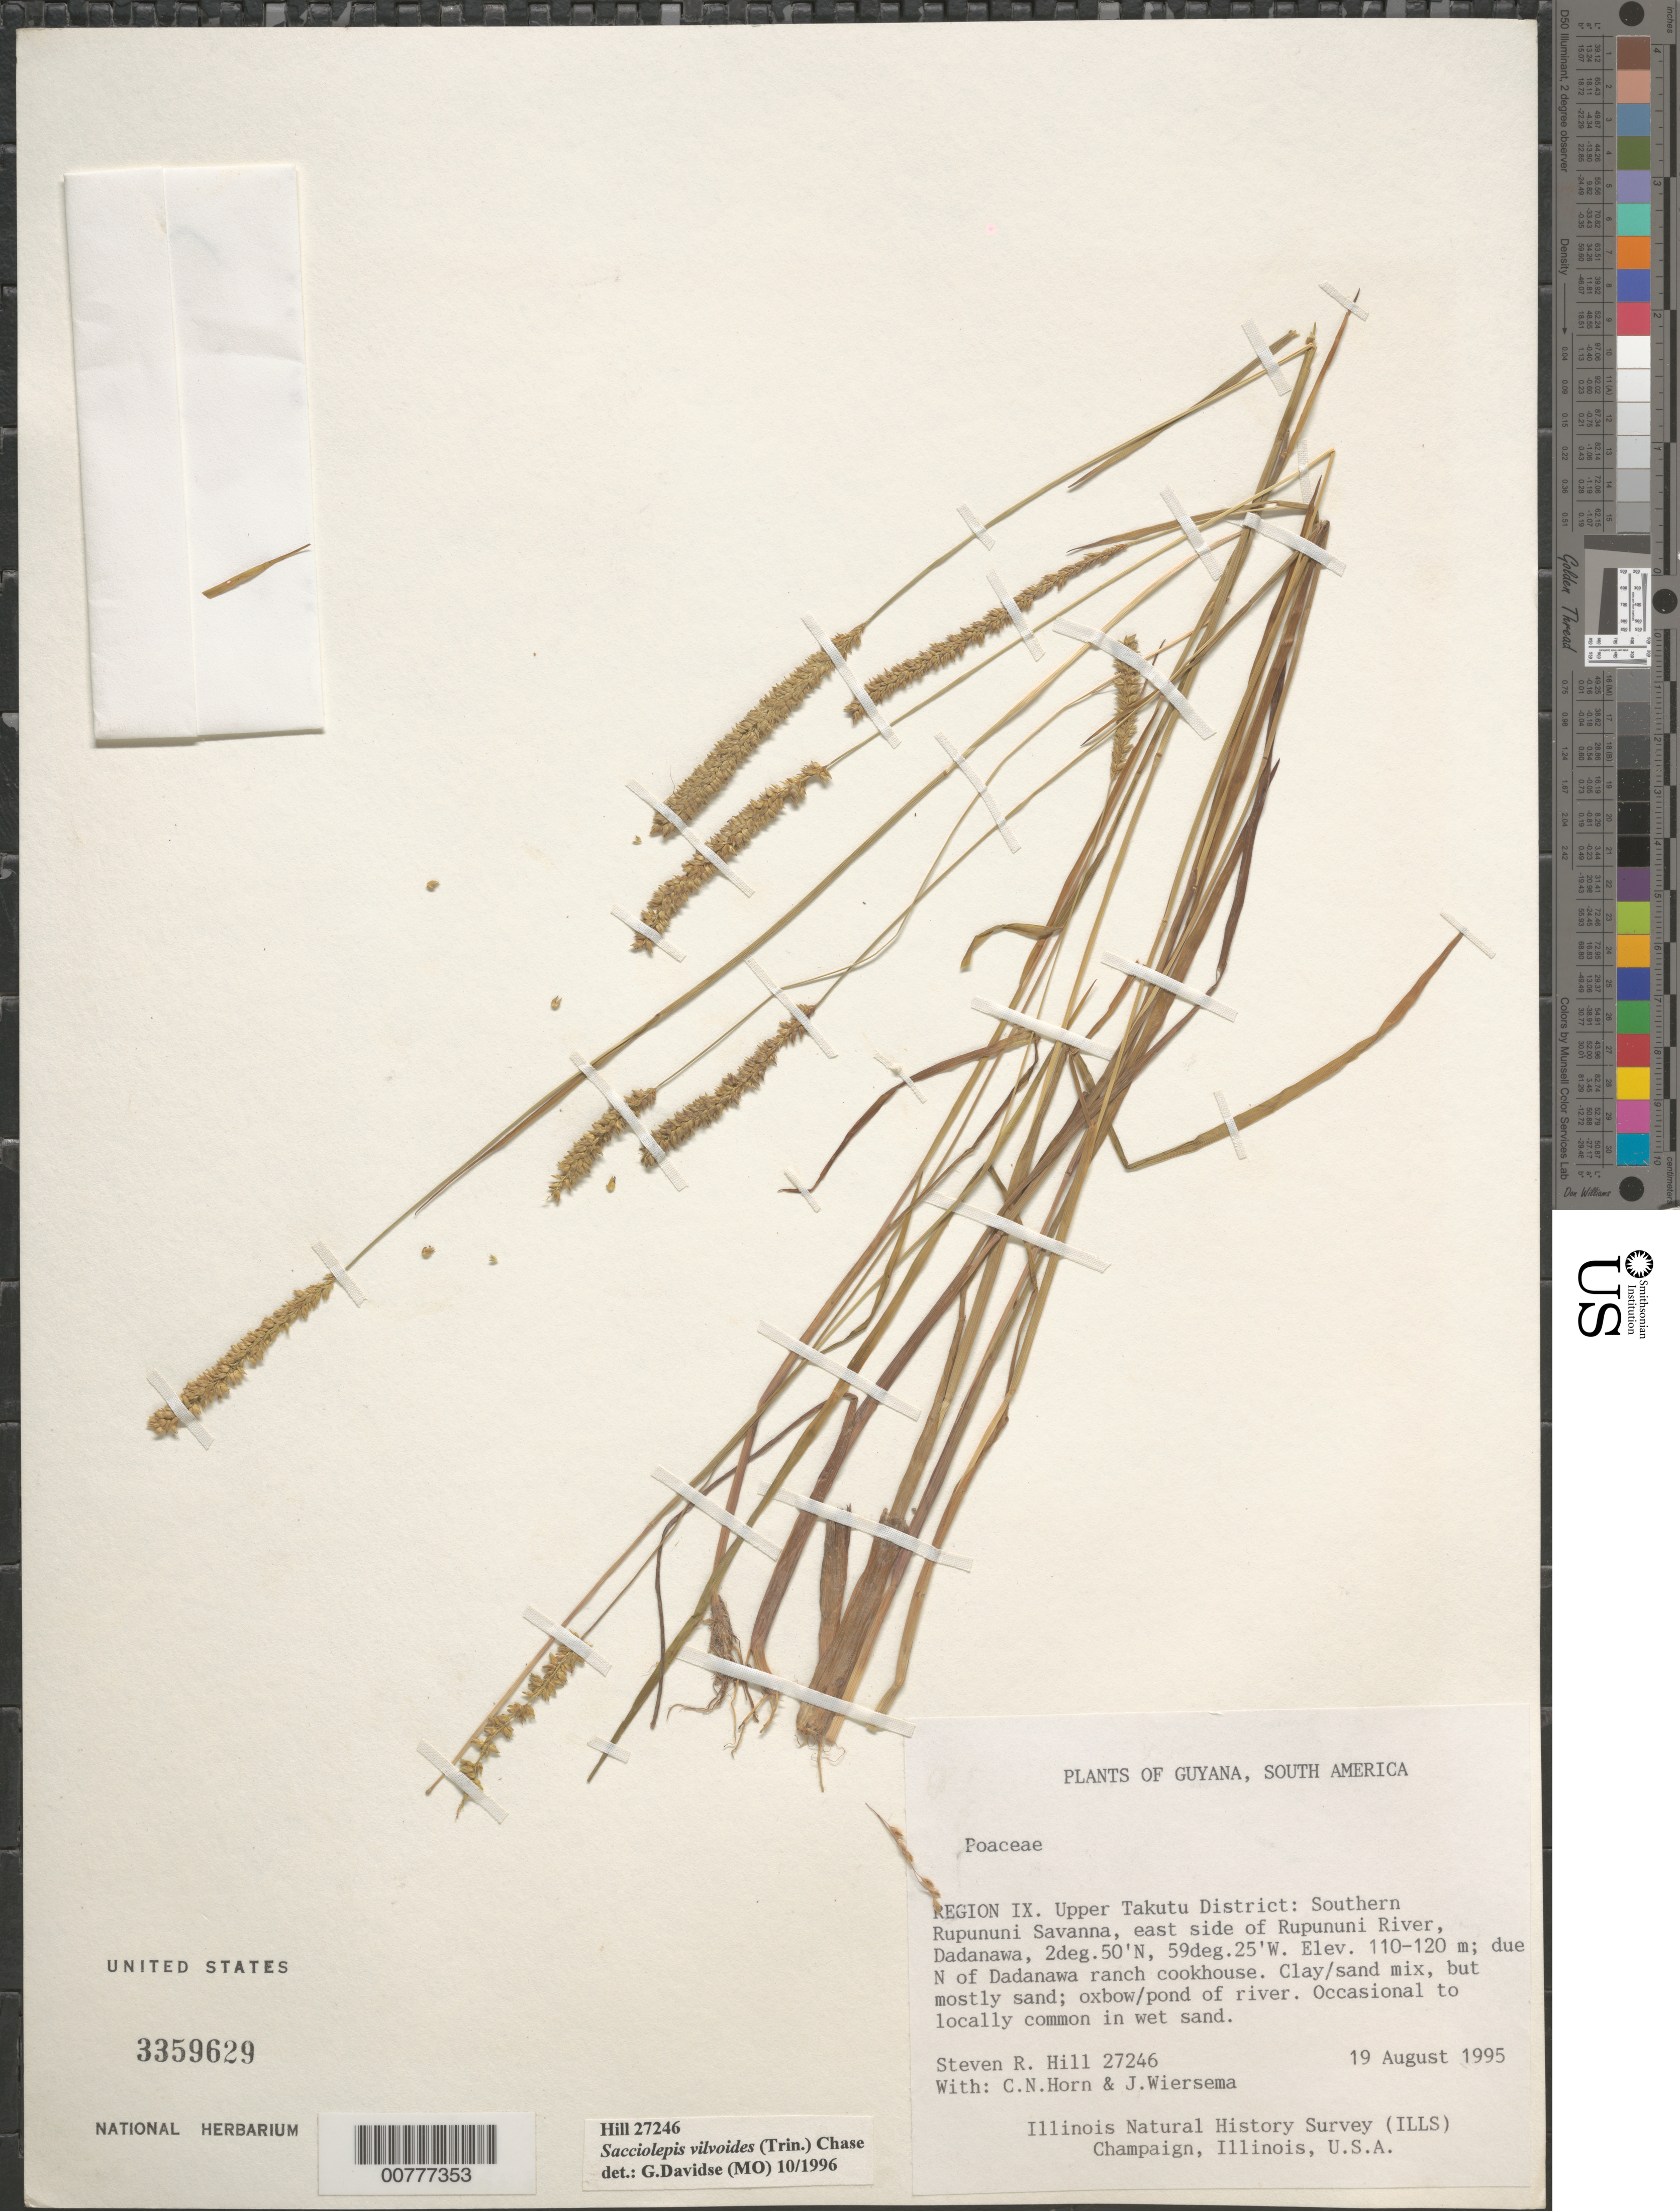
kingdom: Plantae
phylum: Tracheophyta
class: Liliopsida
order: Poales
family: Poaceae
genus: Sacciolepis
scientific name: Sacciolepis vilvoides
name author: (Trin.) Chase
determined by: Davidse, Gerrit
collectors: S. R. Hill, C. N. Horn & J. H. Wiersema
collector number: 27246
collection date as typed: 19-Aug-95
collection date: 1995-08-19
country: Guyana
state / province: U. Takutu-U. Essequibo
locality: Dadanawa, southern Rupununi Savanna, E side of Rupununi R.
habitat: Clay/sand mix, mostly sand, oxbow/pond of river. In wet sand.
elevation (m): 110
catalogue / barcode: US 3359629